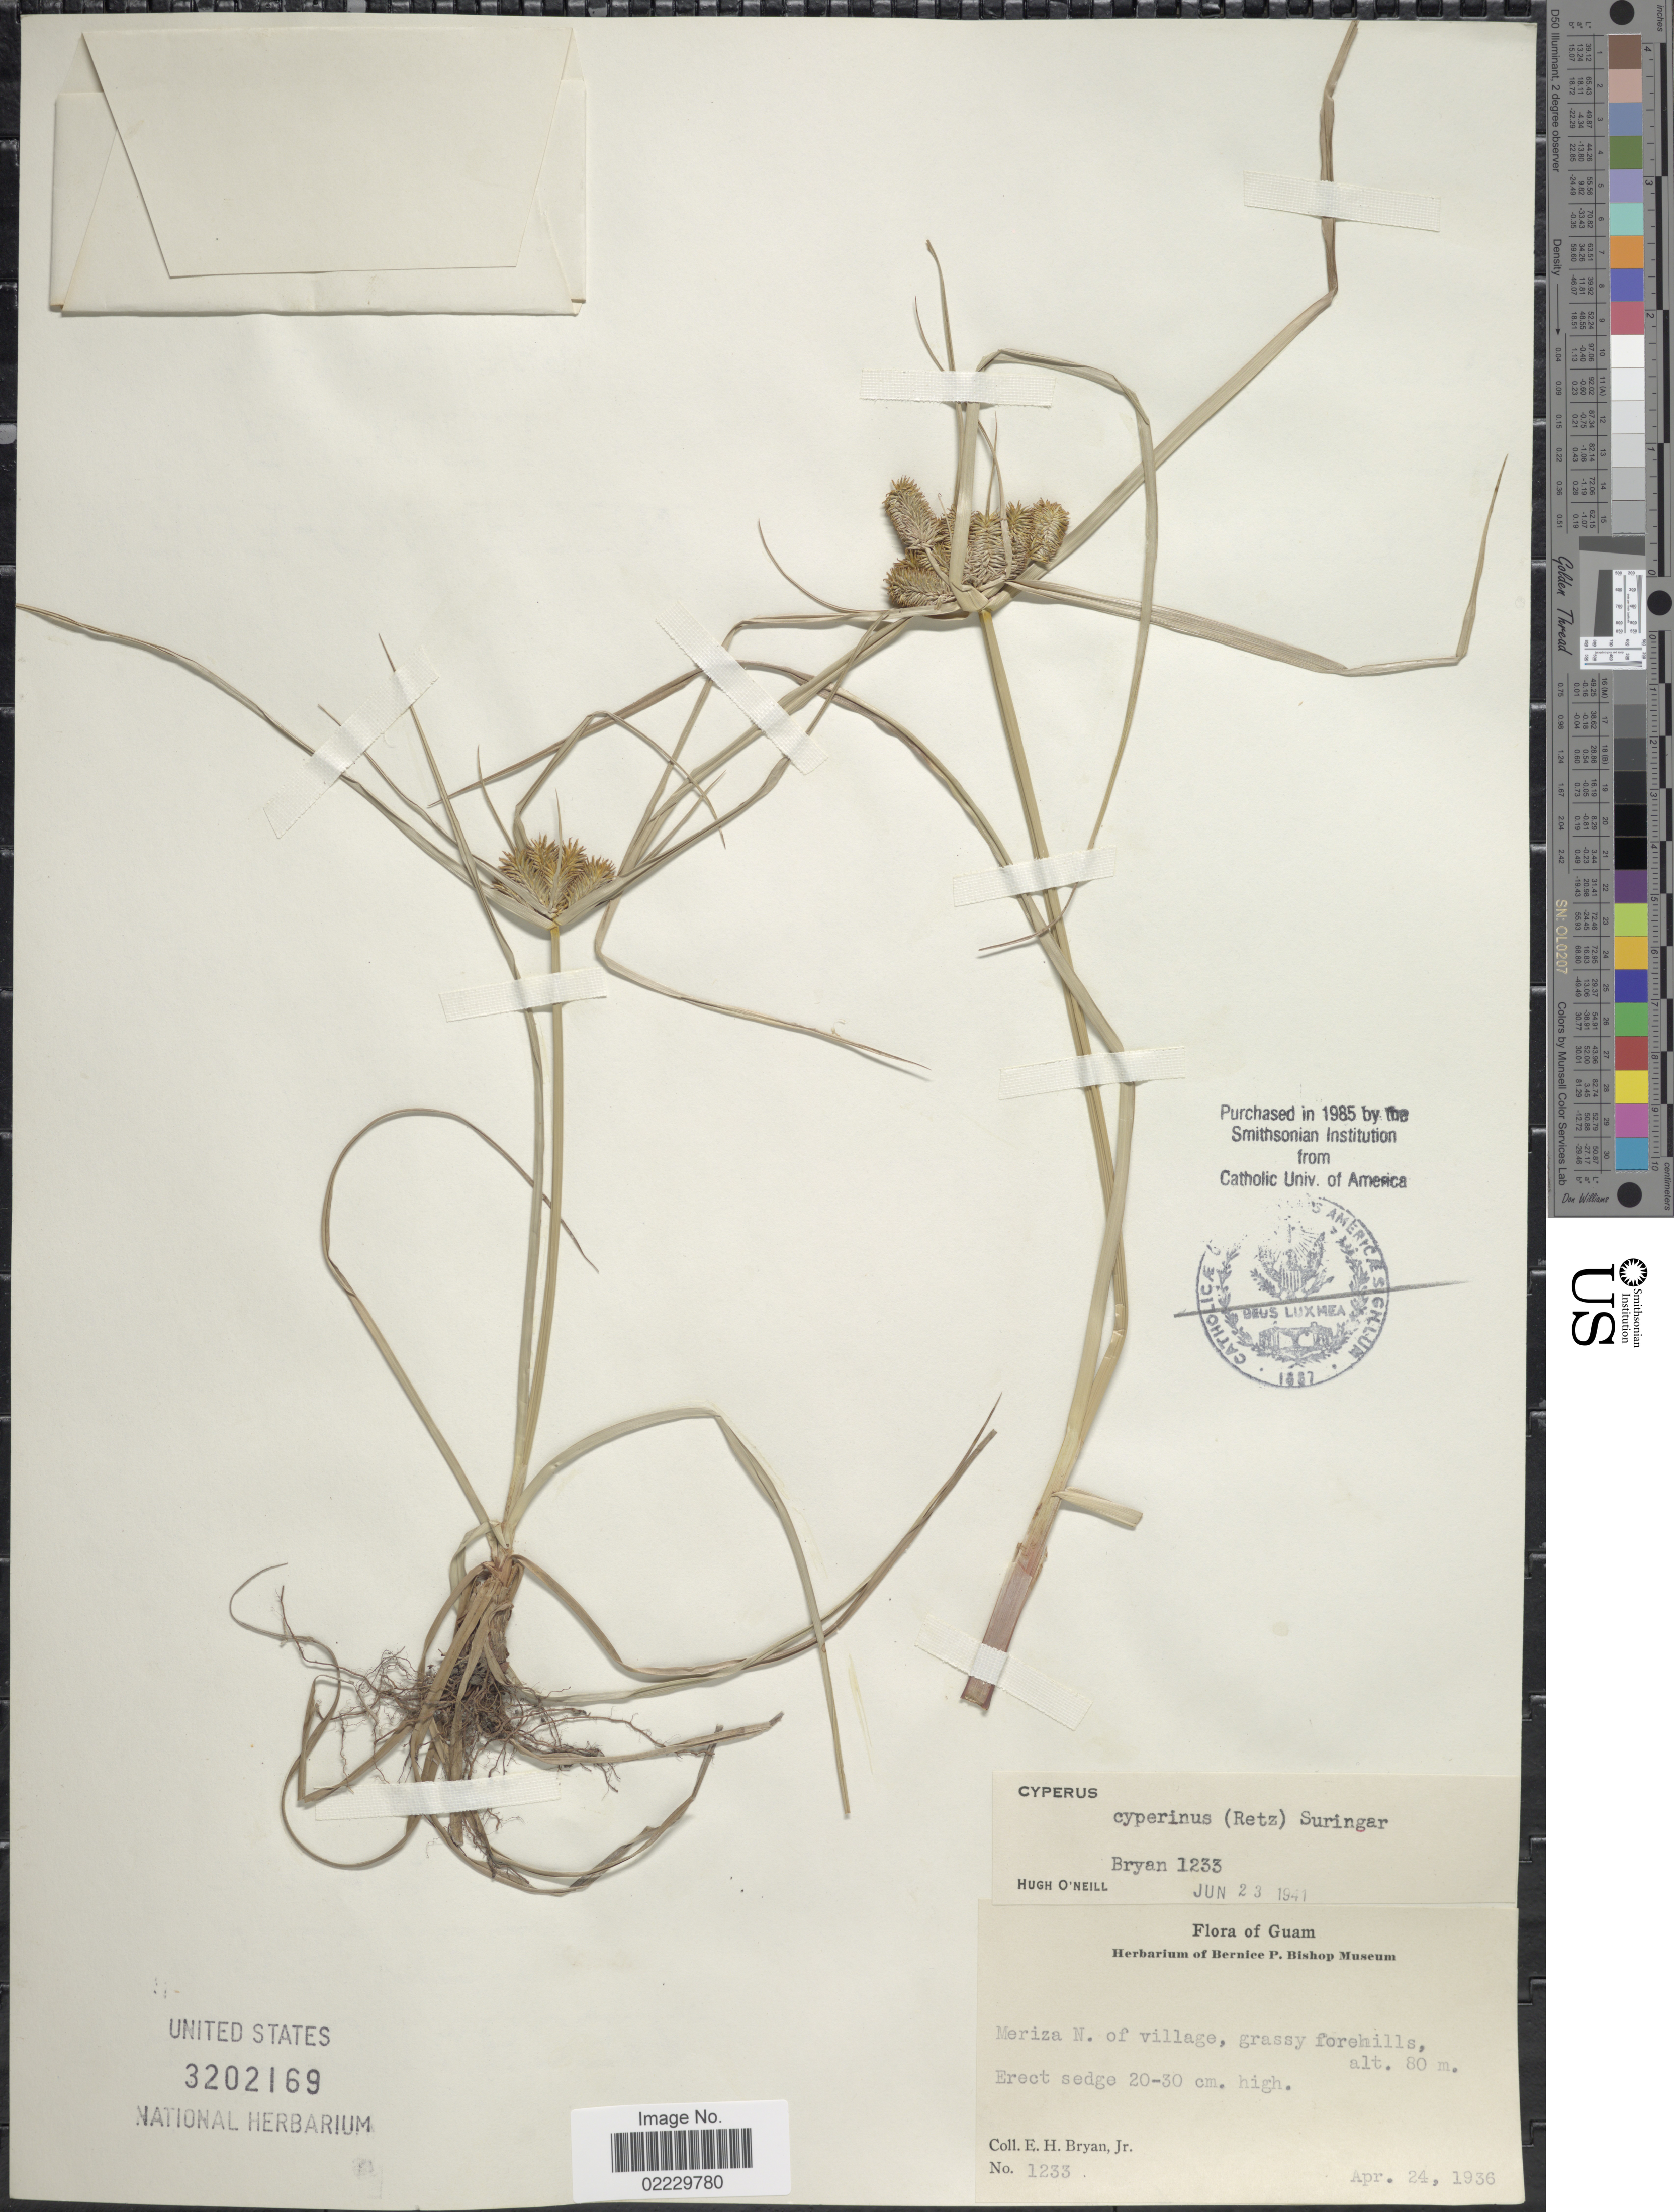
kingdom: Plantae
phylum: Tracheophyta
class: Liliopsida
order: Poales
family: Cyperaceae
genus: Cyperus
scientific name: Cyperus cyperinus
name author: (Retz.) Valck. Sur.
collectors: E. Bryan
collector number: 1233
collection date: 1936-04-24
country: Guam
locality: Meriza N. of village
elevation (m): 80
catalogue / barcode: US 3202169